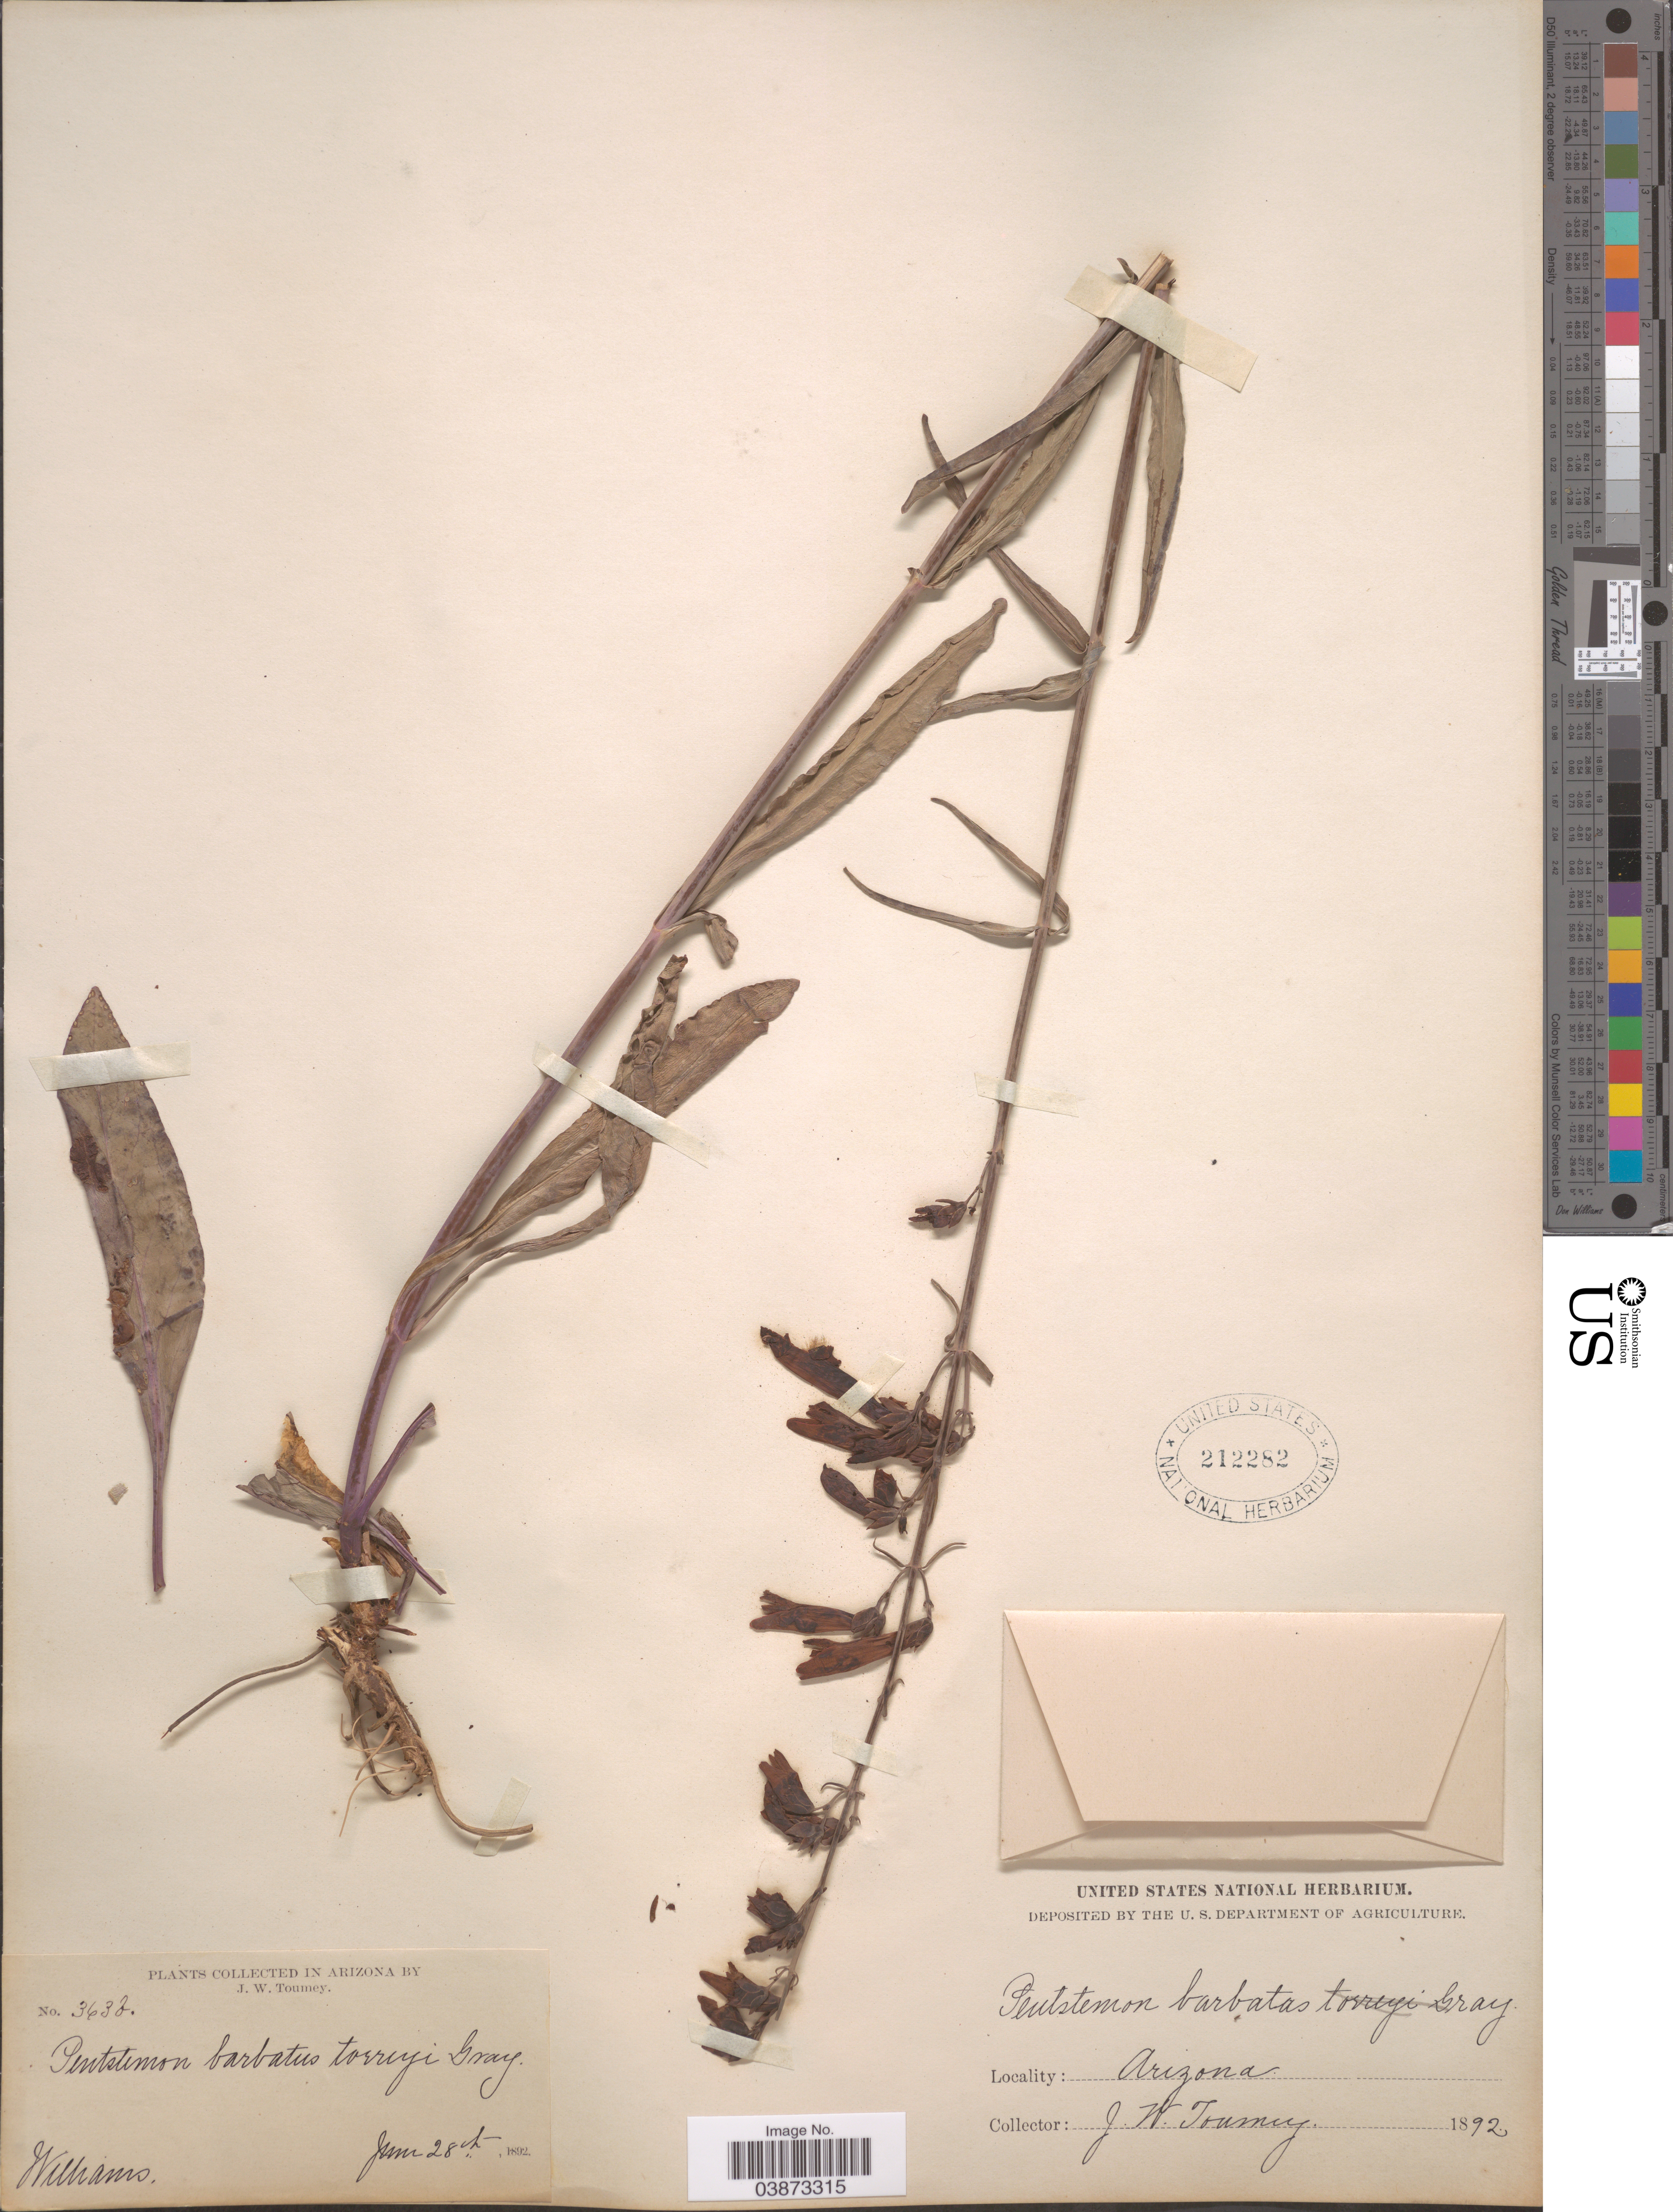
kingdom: Plantae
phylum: Tracheophyta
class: Magnoliopsida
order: Lamiales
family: Plantaginaceae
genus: Penstemon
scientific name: Penstemon barbatus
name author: (Cav.) Roth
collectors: J. W. Toumey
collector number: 3638*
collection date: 1892-06-28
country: United States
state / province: Arizona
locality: Williams.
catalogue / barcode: US 212282